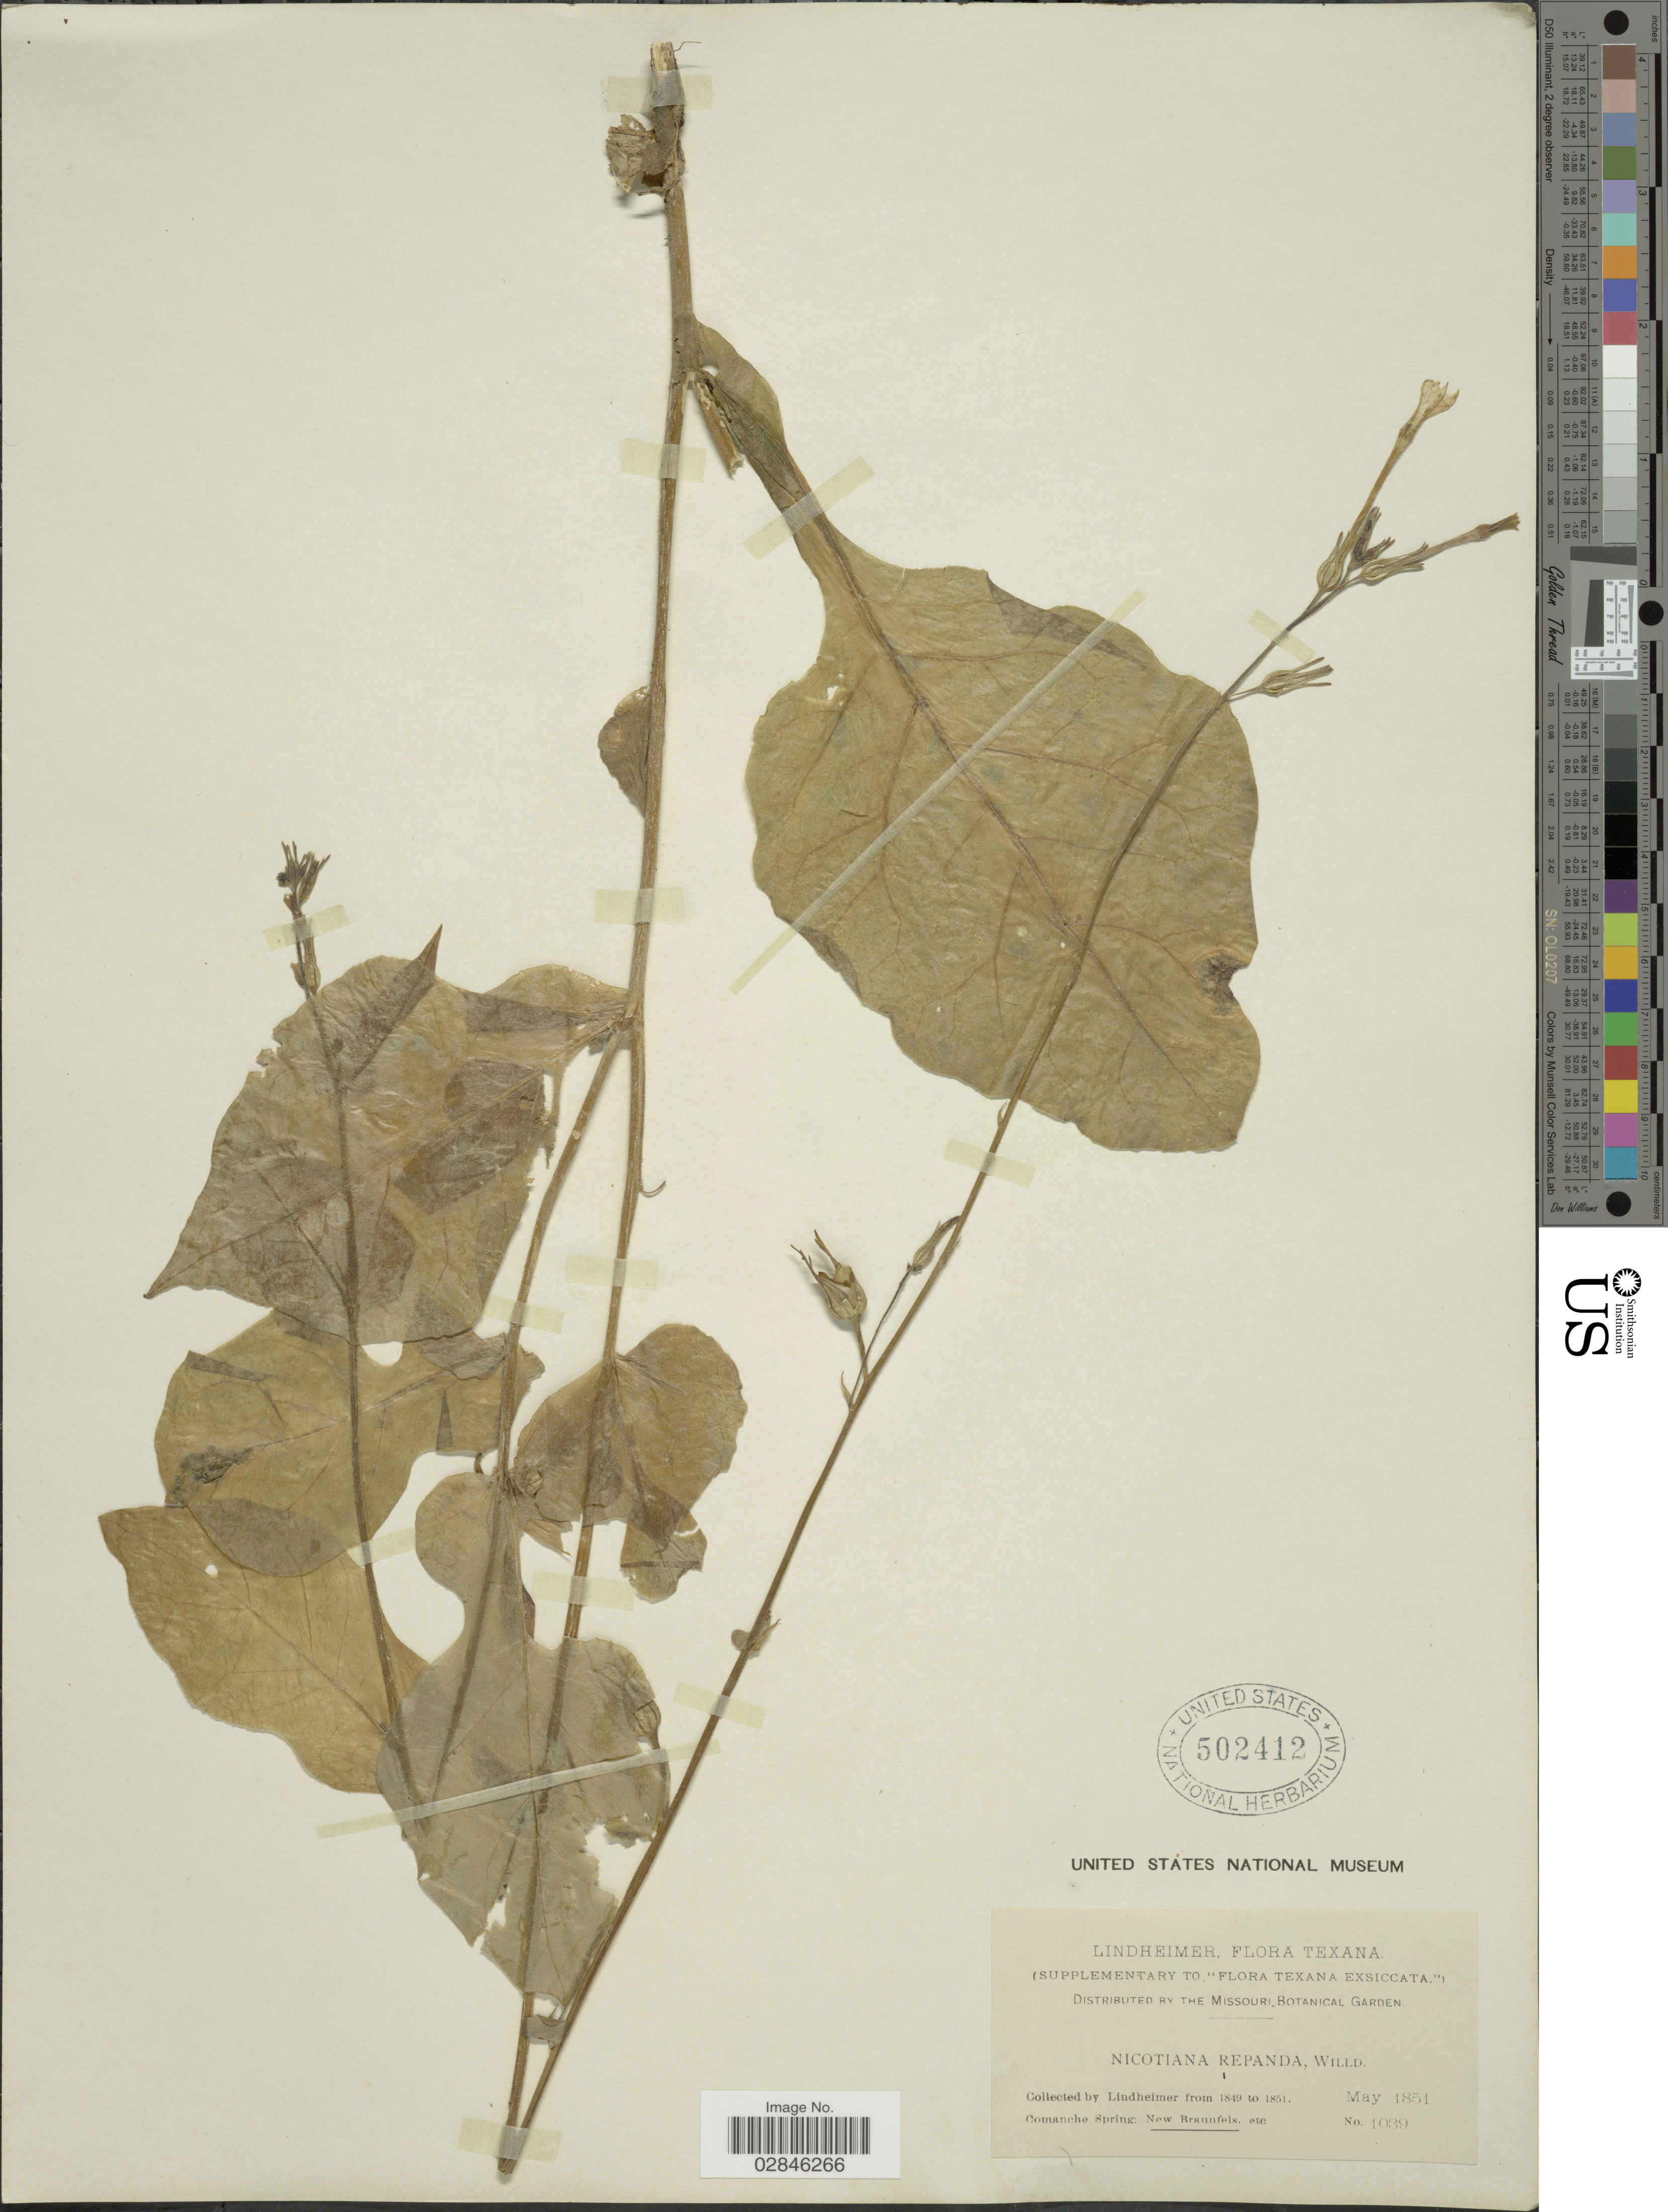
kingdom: Plantae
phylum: Tracheophyta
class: Magnoliopsida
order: Solanales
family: Solanaceae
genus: Nicotiana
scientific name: Nicotiana repanda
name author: Willd. ex Lehm.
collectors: F. Lindheimer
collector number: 1039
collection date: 1851-05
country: United States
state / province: Texas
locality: Comanche Spring: New Braunfels.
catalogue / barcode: US 502412